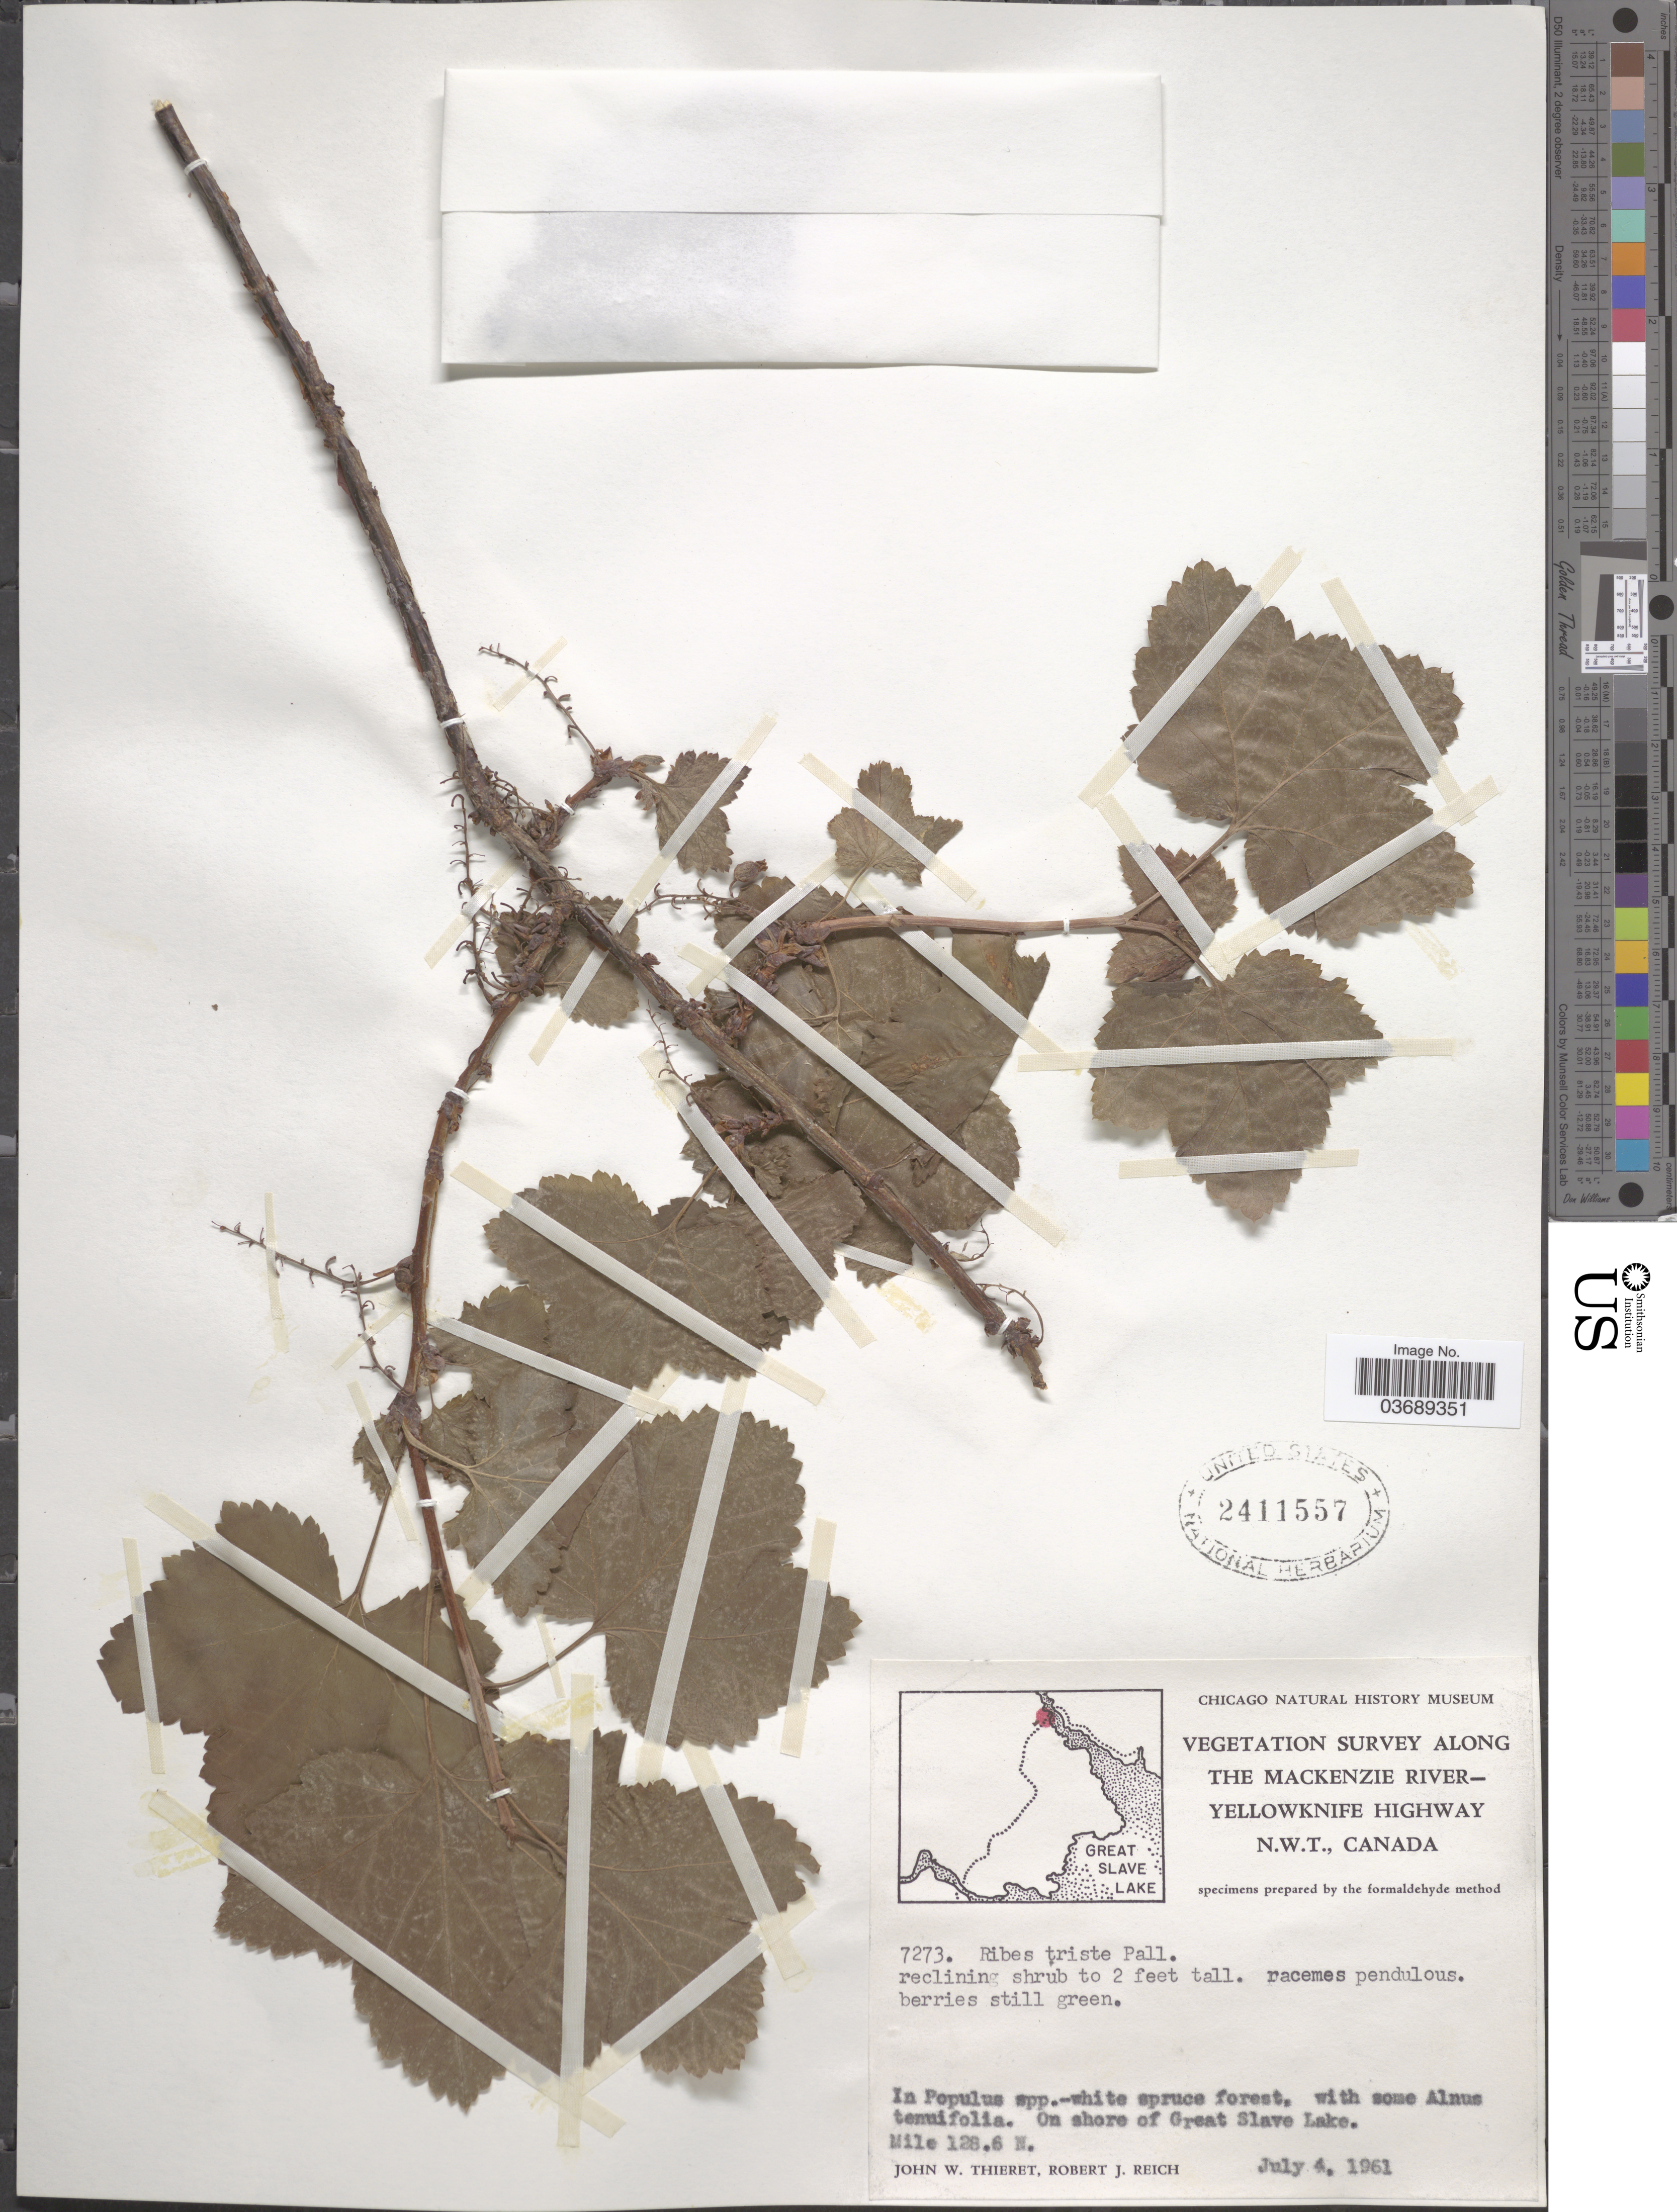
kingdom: Plantae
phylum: Tracheophyta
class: Magnoliopsida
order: Saxifragales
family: Grossulariaceae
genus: Ribes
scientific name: Ribes triste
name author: Pall.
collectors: J. W. Thieret & R. Reich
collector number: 7273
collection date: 1961-07-04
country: Canada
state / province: Northwest Territories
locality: The Mackenzie River-Yellowknife Highway. On shore of Great Lake. Mile 128.6 N.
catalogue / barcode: US 2411557